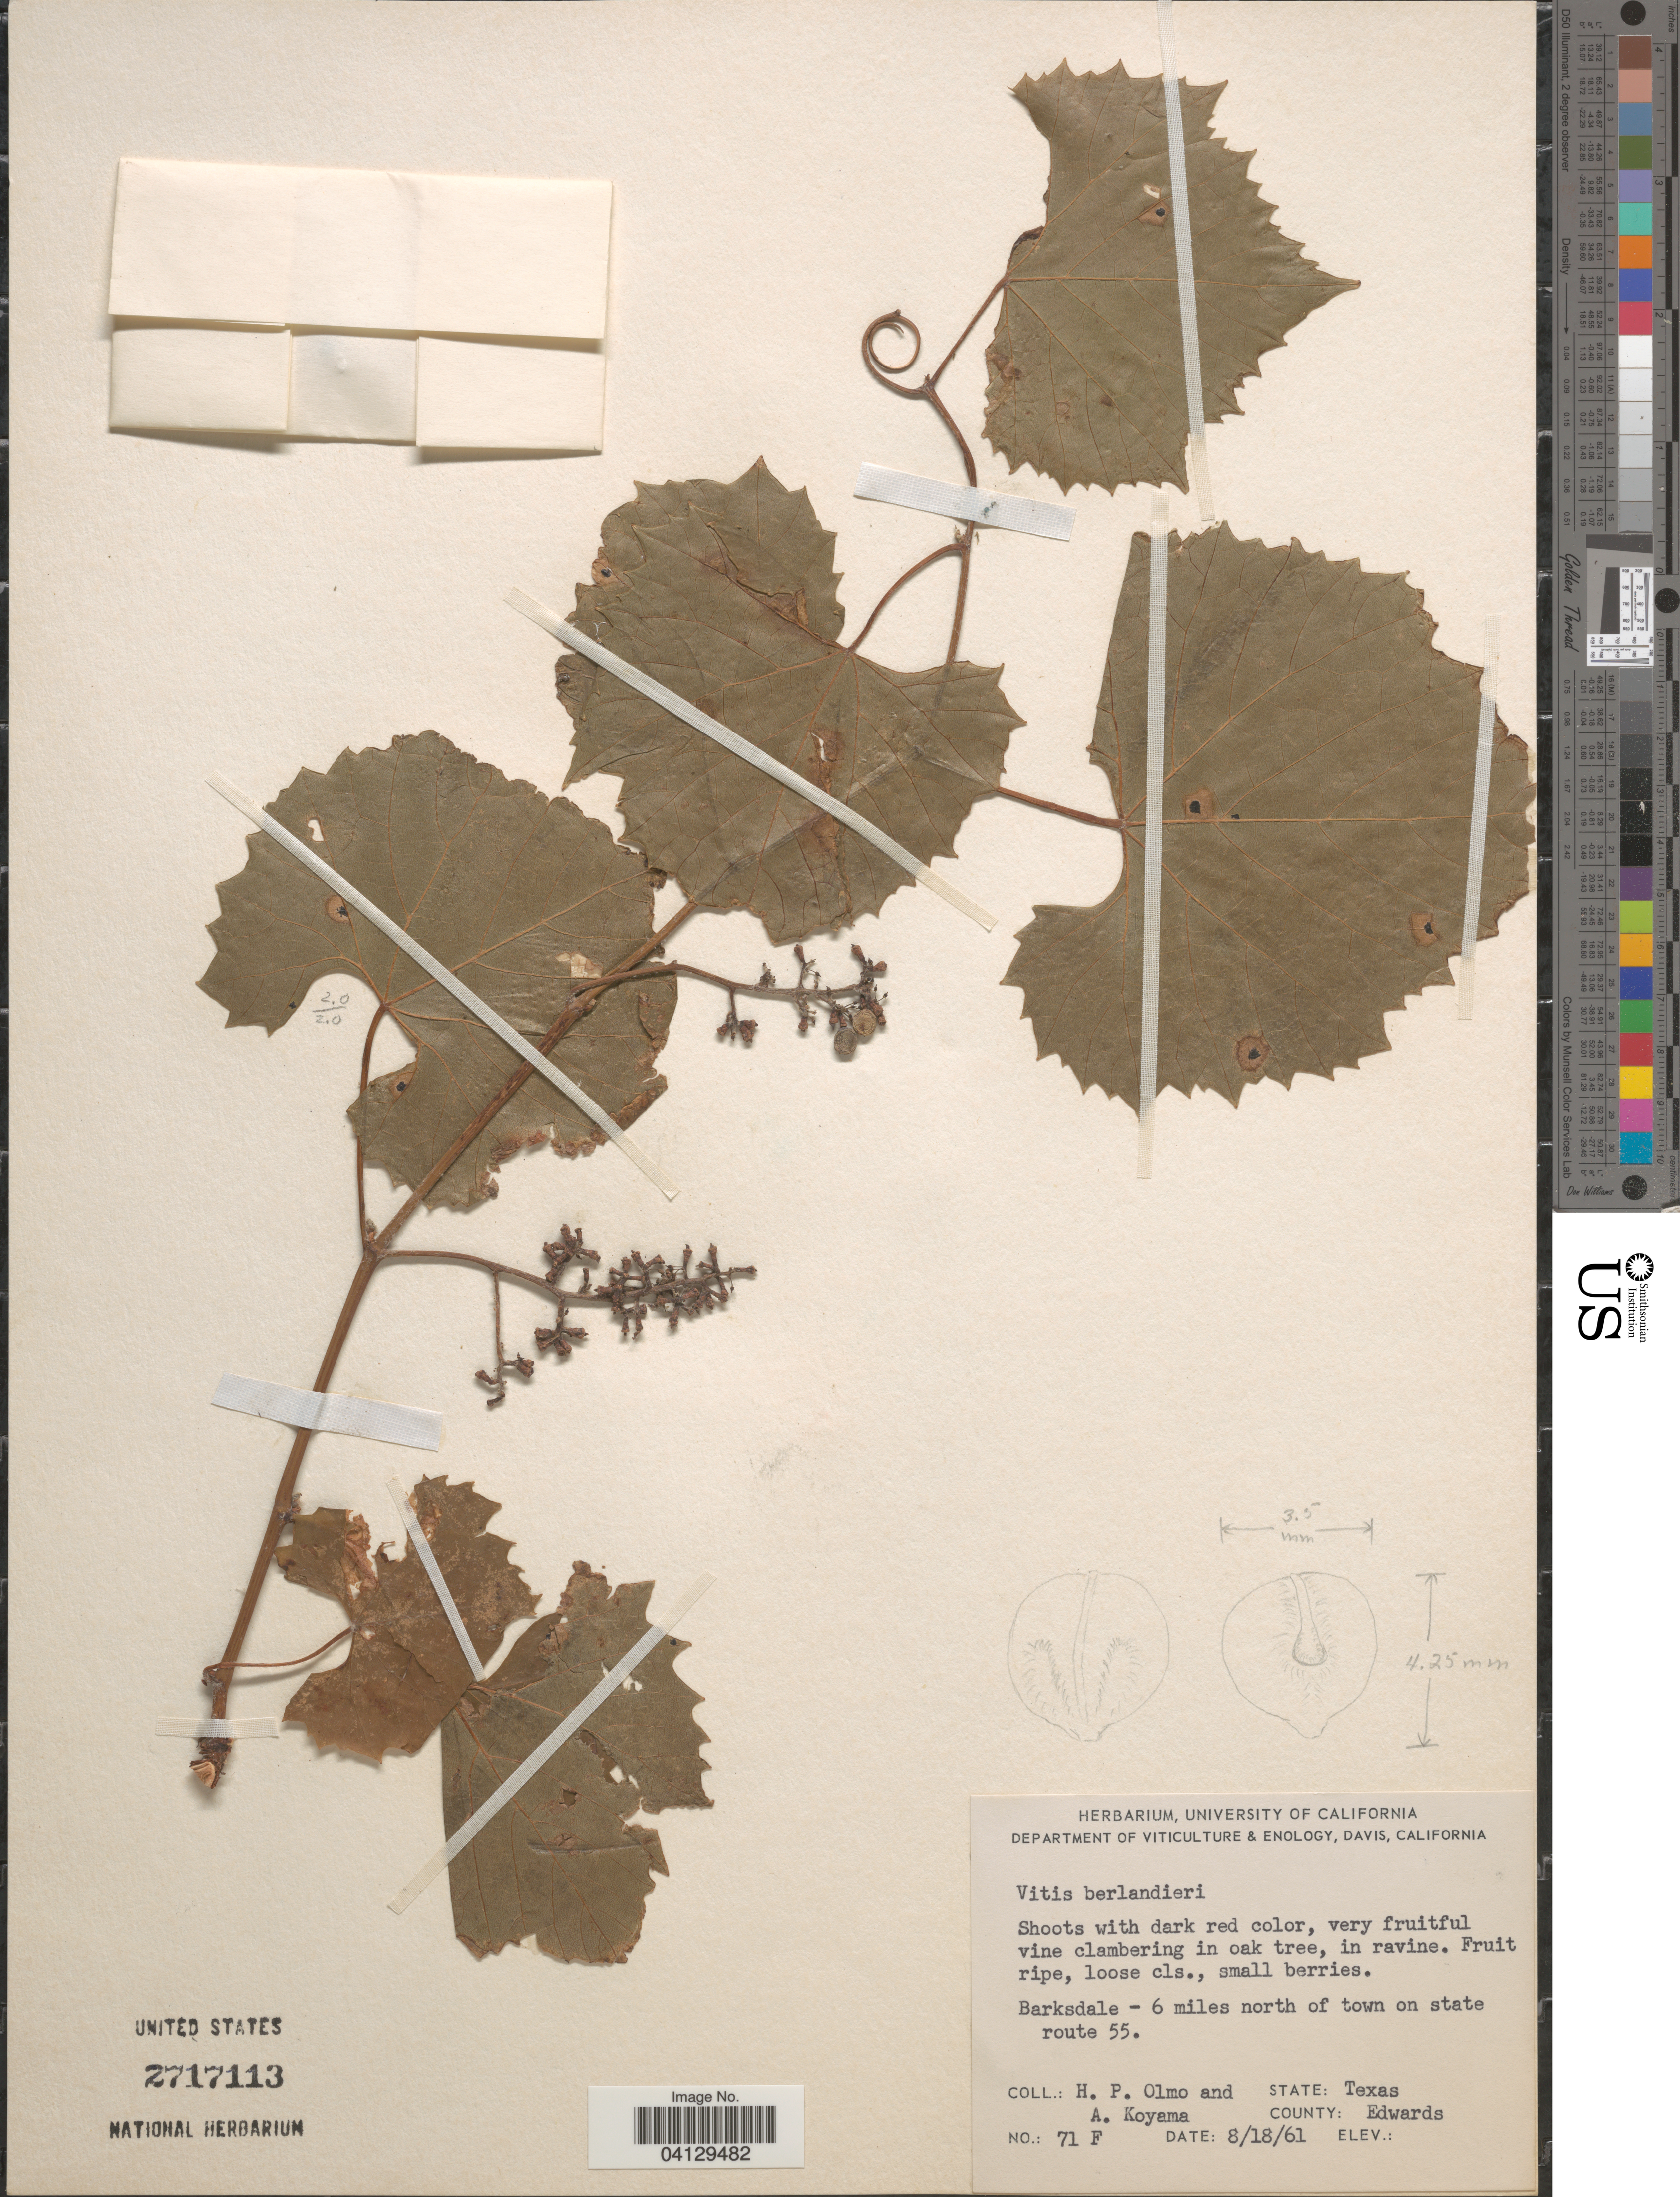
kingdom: Plantae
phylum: Tracheophyta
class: Magnoliopsida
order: Vitales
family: Vitaceae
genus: Vitis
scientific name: Vitis berlandieri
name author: Planch.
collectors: H. Olmo & A. Koyama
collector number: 71F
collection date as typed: Transcribed d/m/y: 18/8/61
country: United States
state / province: Texas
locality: Barksdale - 6 miles north of town on state route 55. County: Edwards.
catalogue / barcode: US 2717113